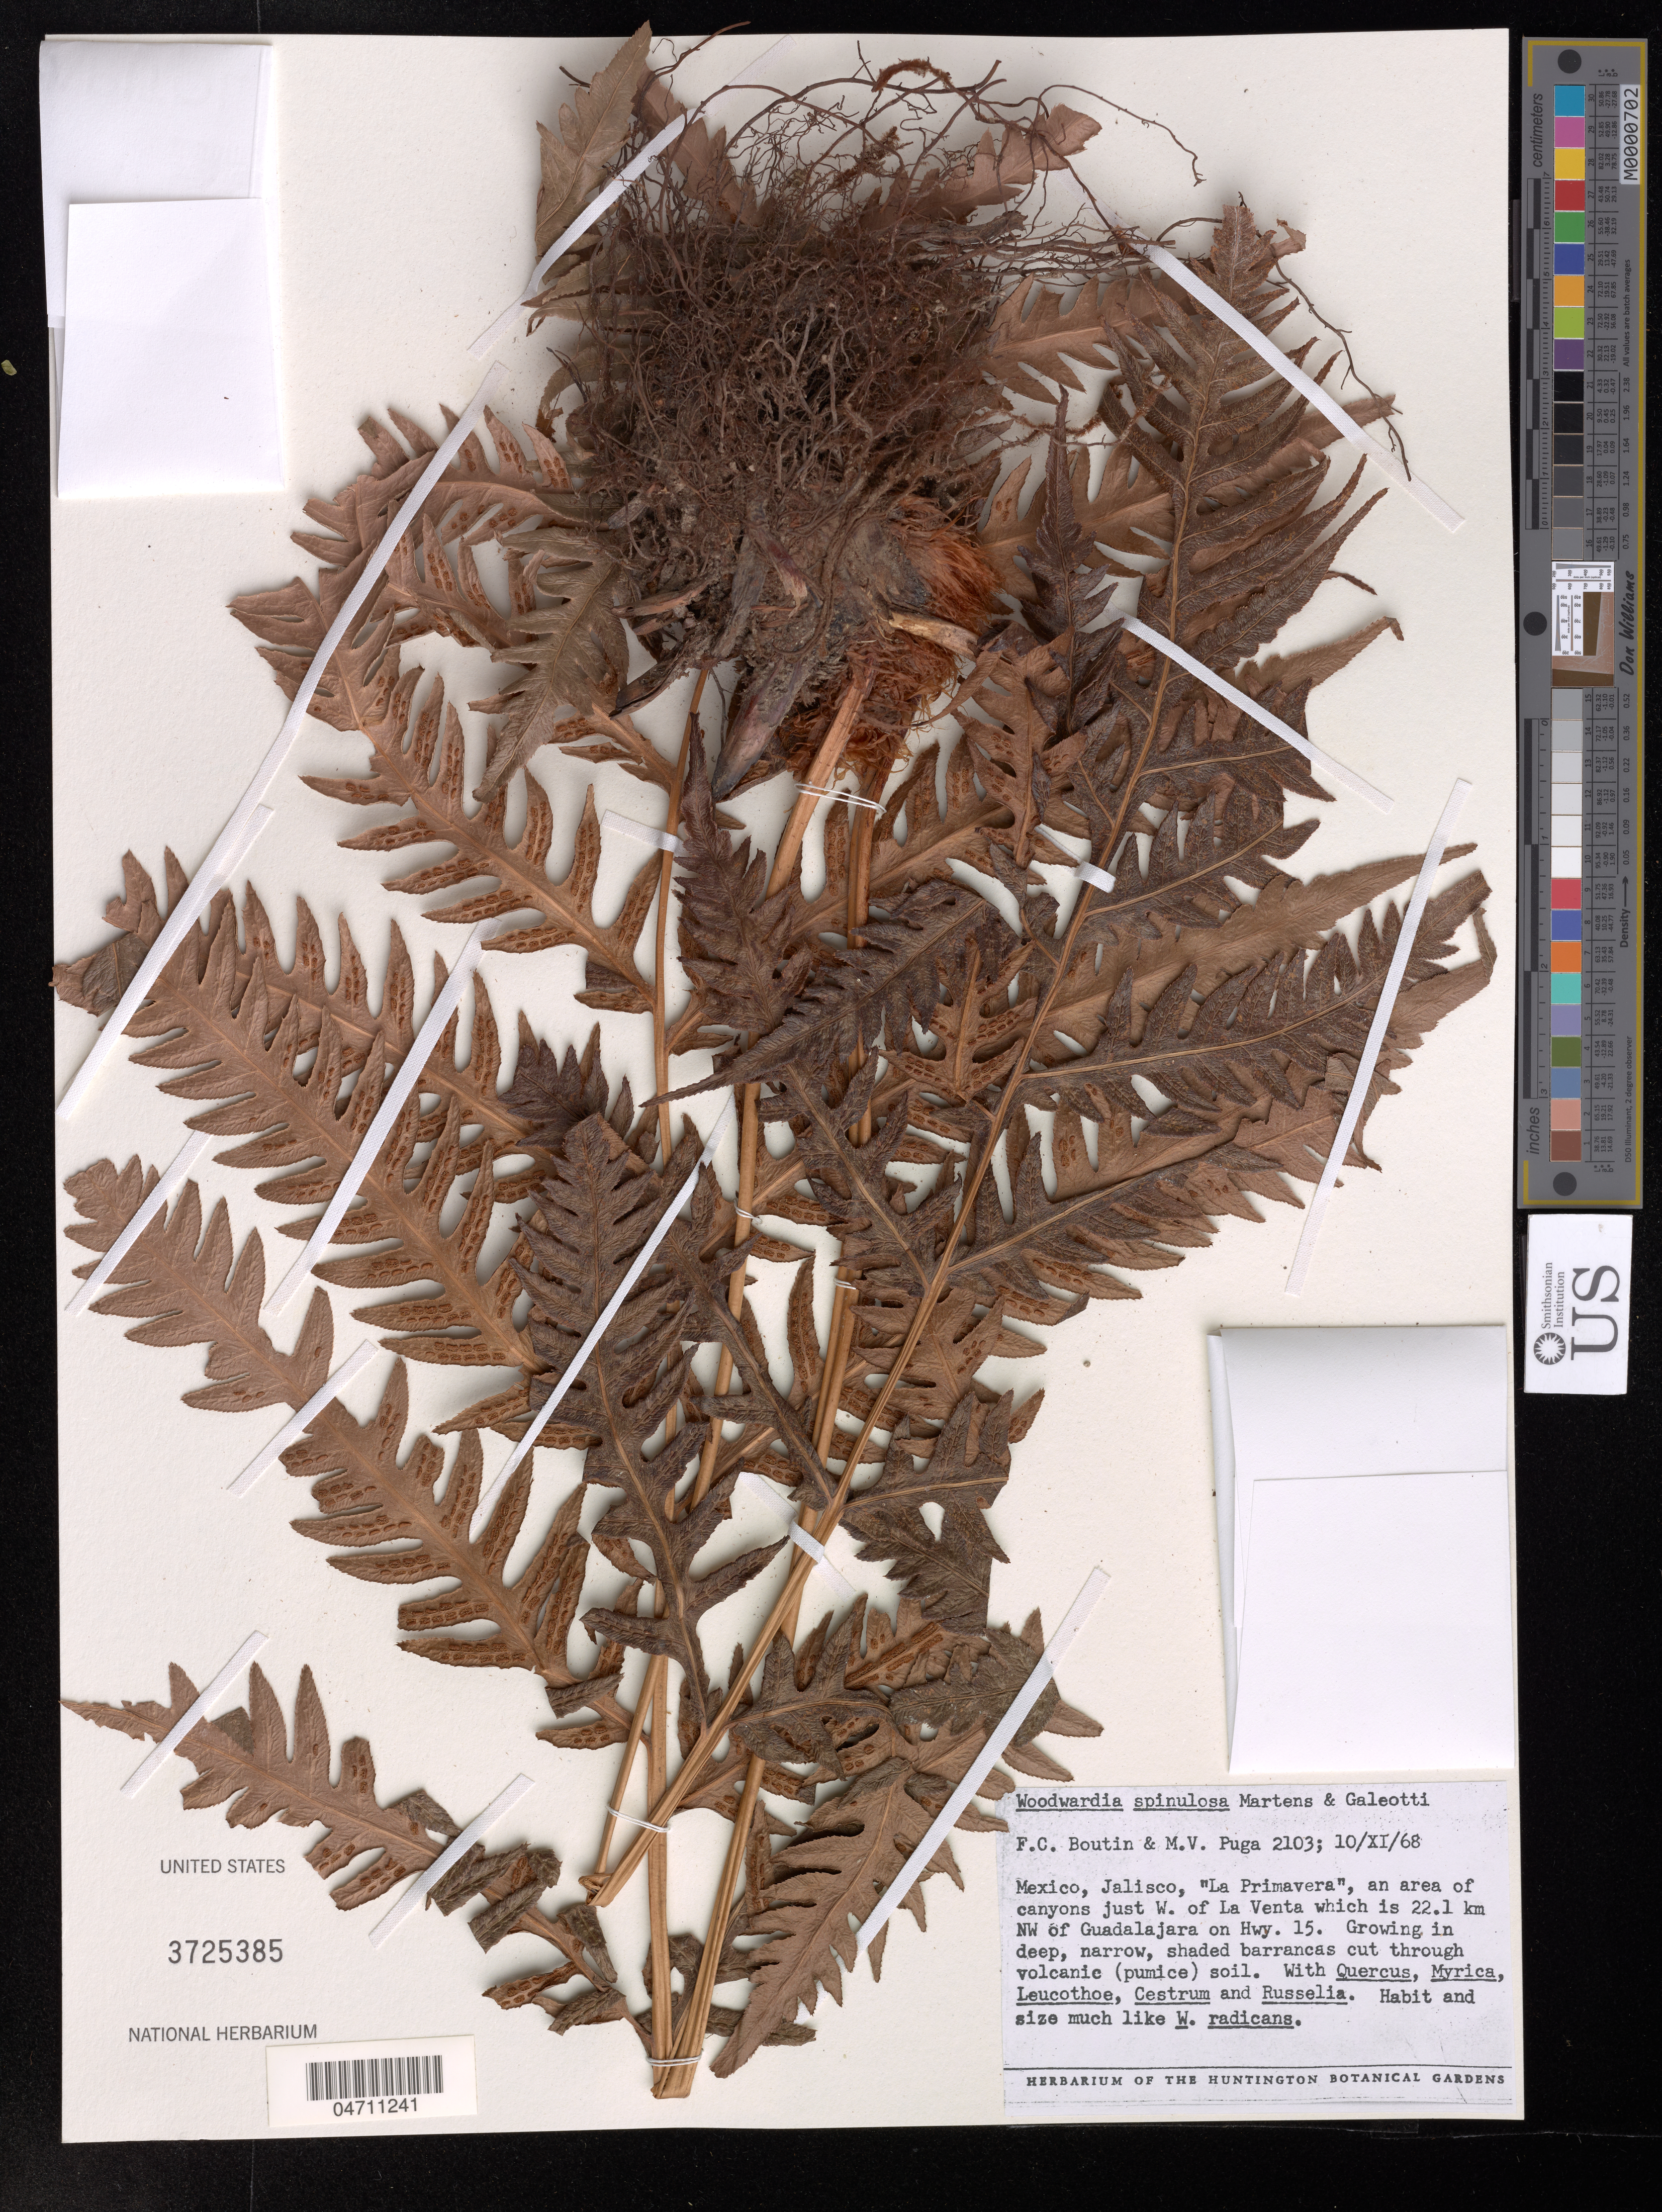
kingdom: Plantae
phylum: Tracheophyta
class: Polypodiopsida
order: Polypodiales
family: Blechnaceae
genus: Woodwardia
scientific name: Woodwardia spinulosa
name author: M. Martens & Galeotti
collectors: F. Boutin & M. Puga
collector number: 2103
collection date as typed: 10 Nov' 68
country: Mexico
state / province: México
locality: Jalisco, "La Primavera", W. of La Venta which is 22.1 km NW of Guadalajara on Hwy. 15.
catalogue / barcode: US 3725385